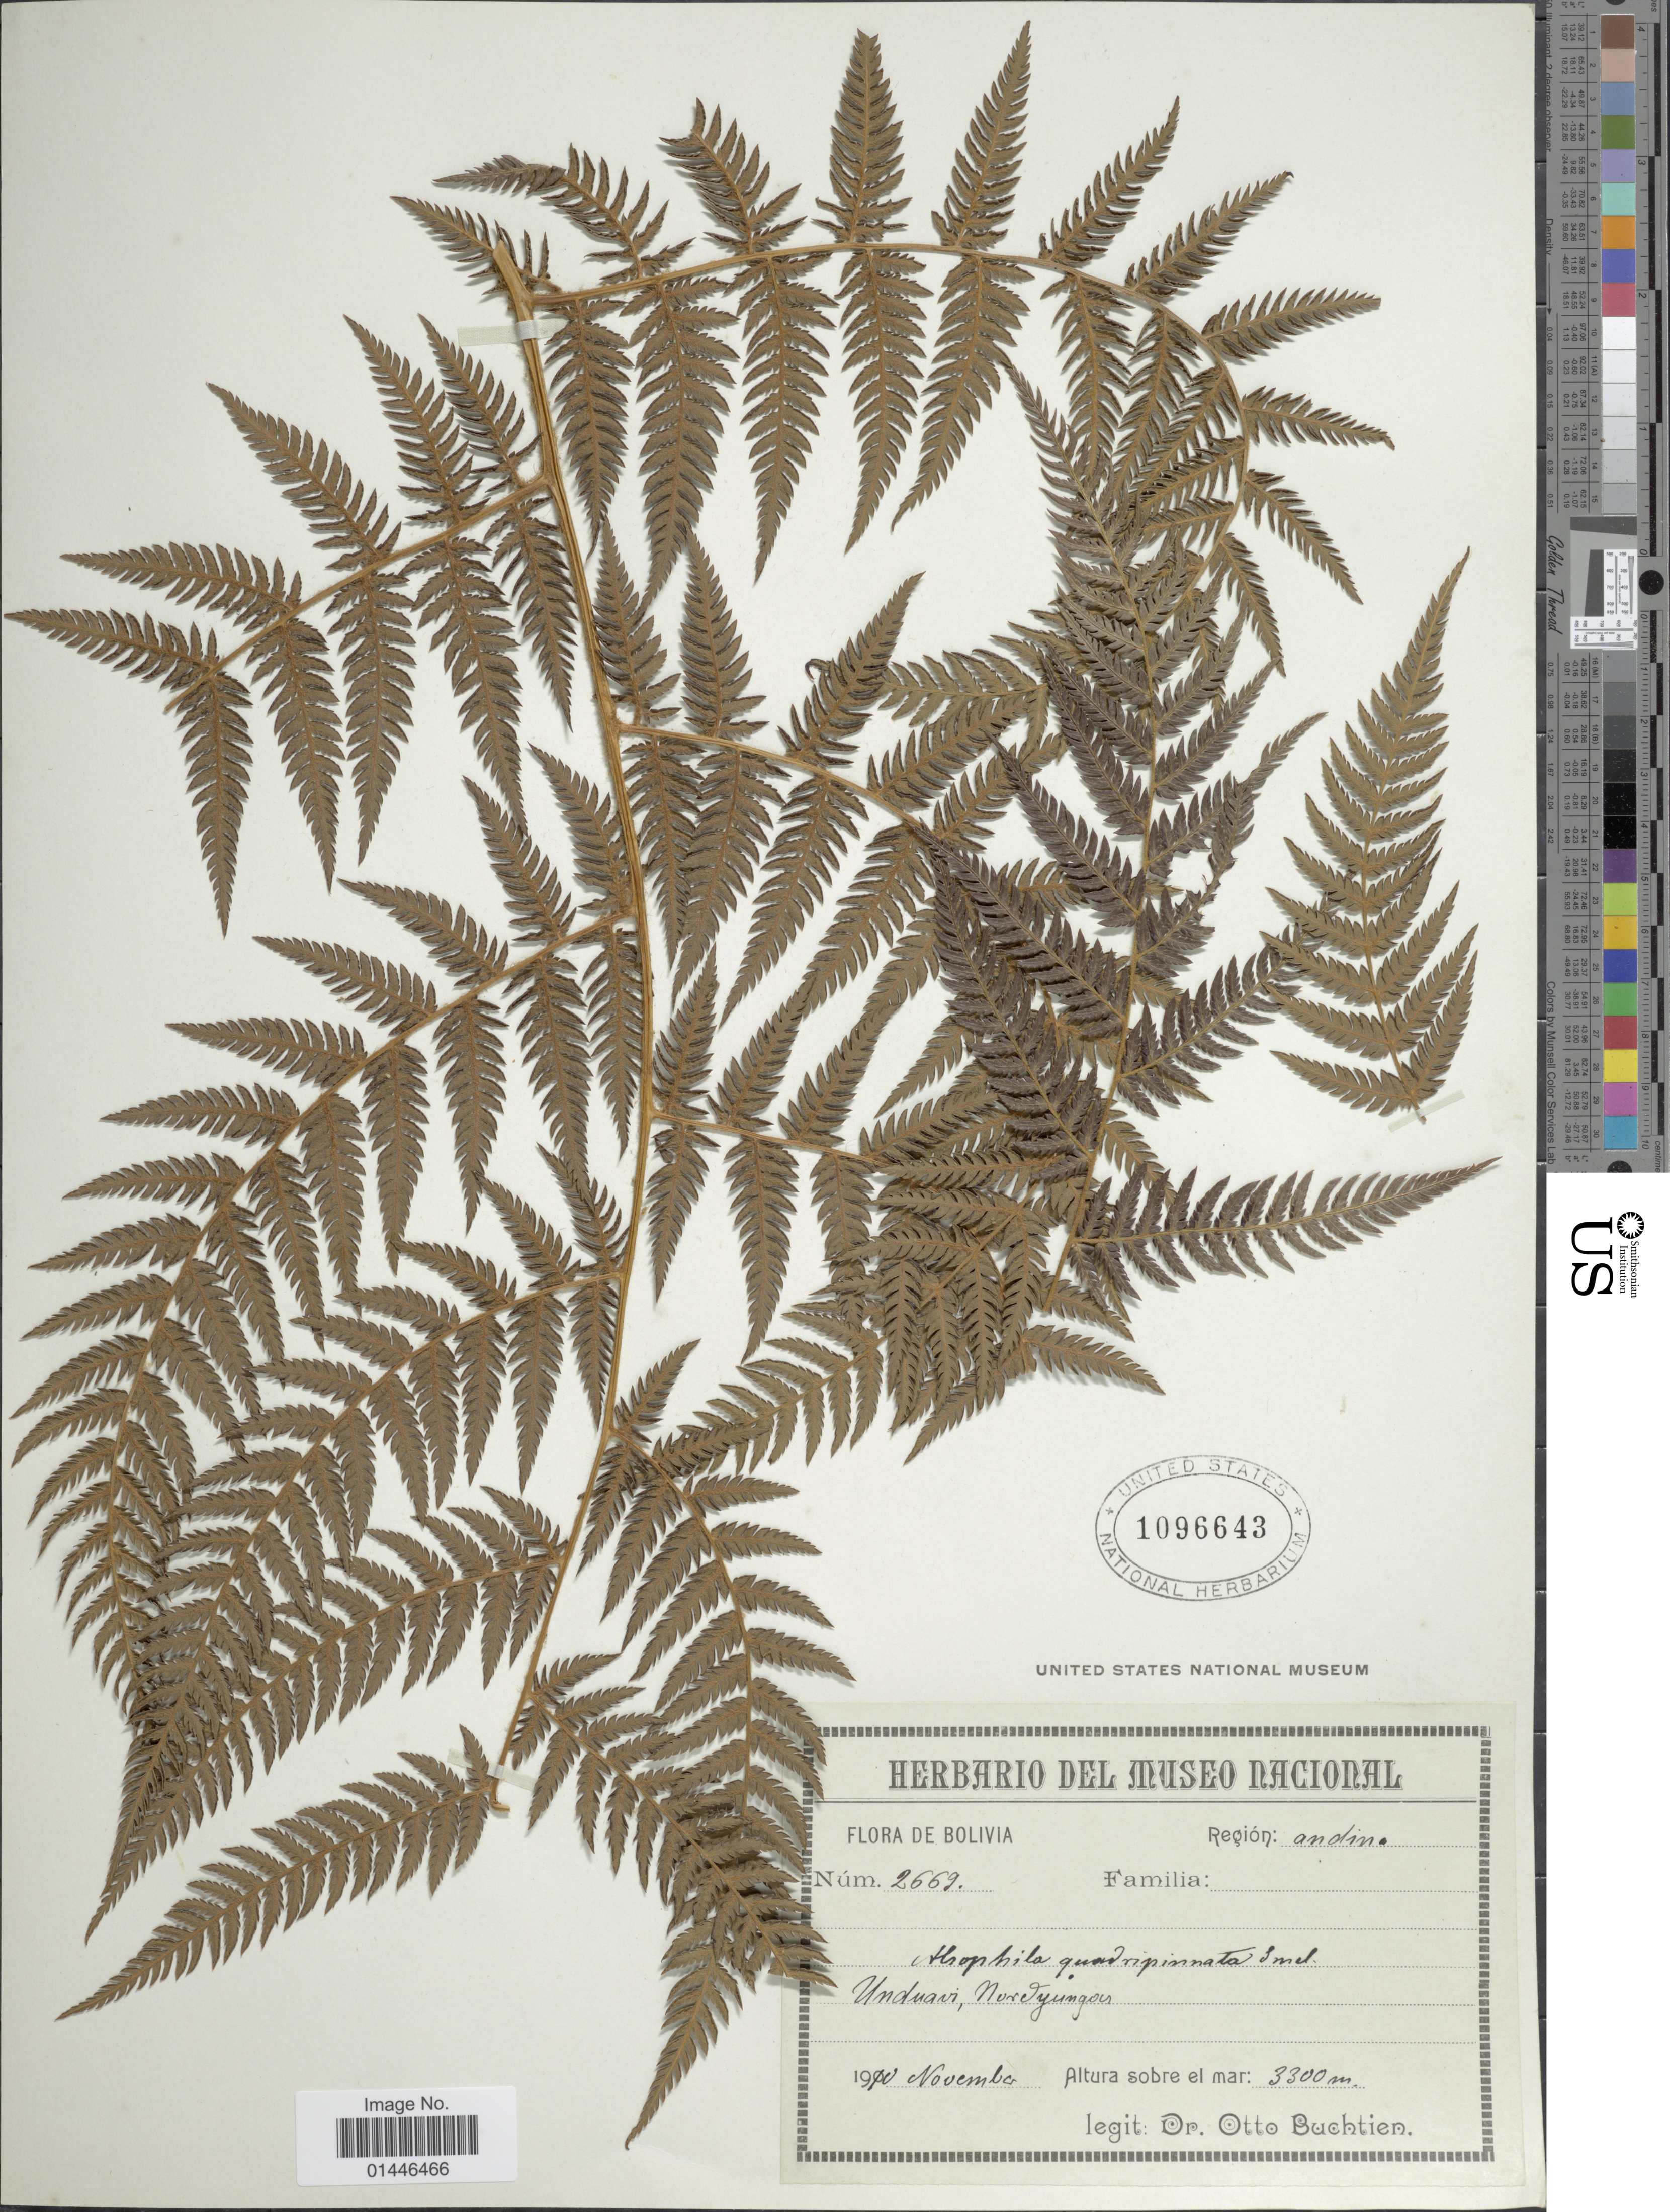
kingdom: Plantae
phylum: Tracheophyta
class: Polypodiopsida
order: Cyatheales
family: Dicksoniaceae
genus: Lophosoria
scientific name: Lophosoria quadripinnata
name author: (J.F. Gmel.) C. Chr.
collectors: O. Buchtien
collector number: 2669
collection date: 1910-11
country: Bolivia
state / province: La Paz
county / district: Nor Yungas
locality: Región: andine, Unduavi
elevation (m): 3300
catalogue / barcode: US 1096643